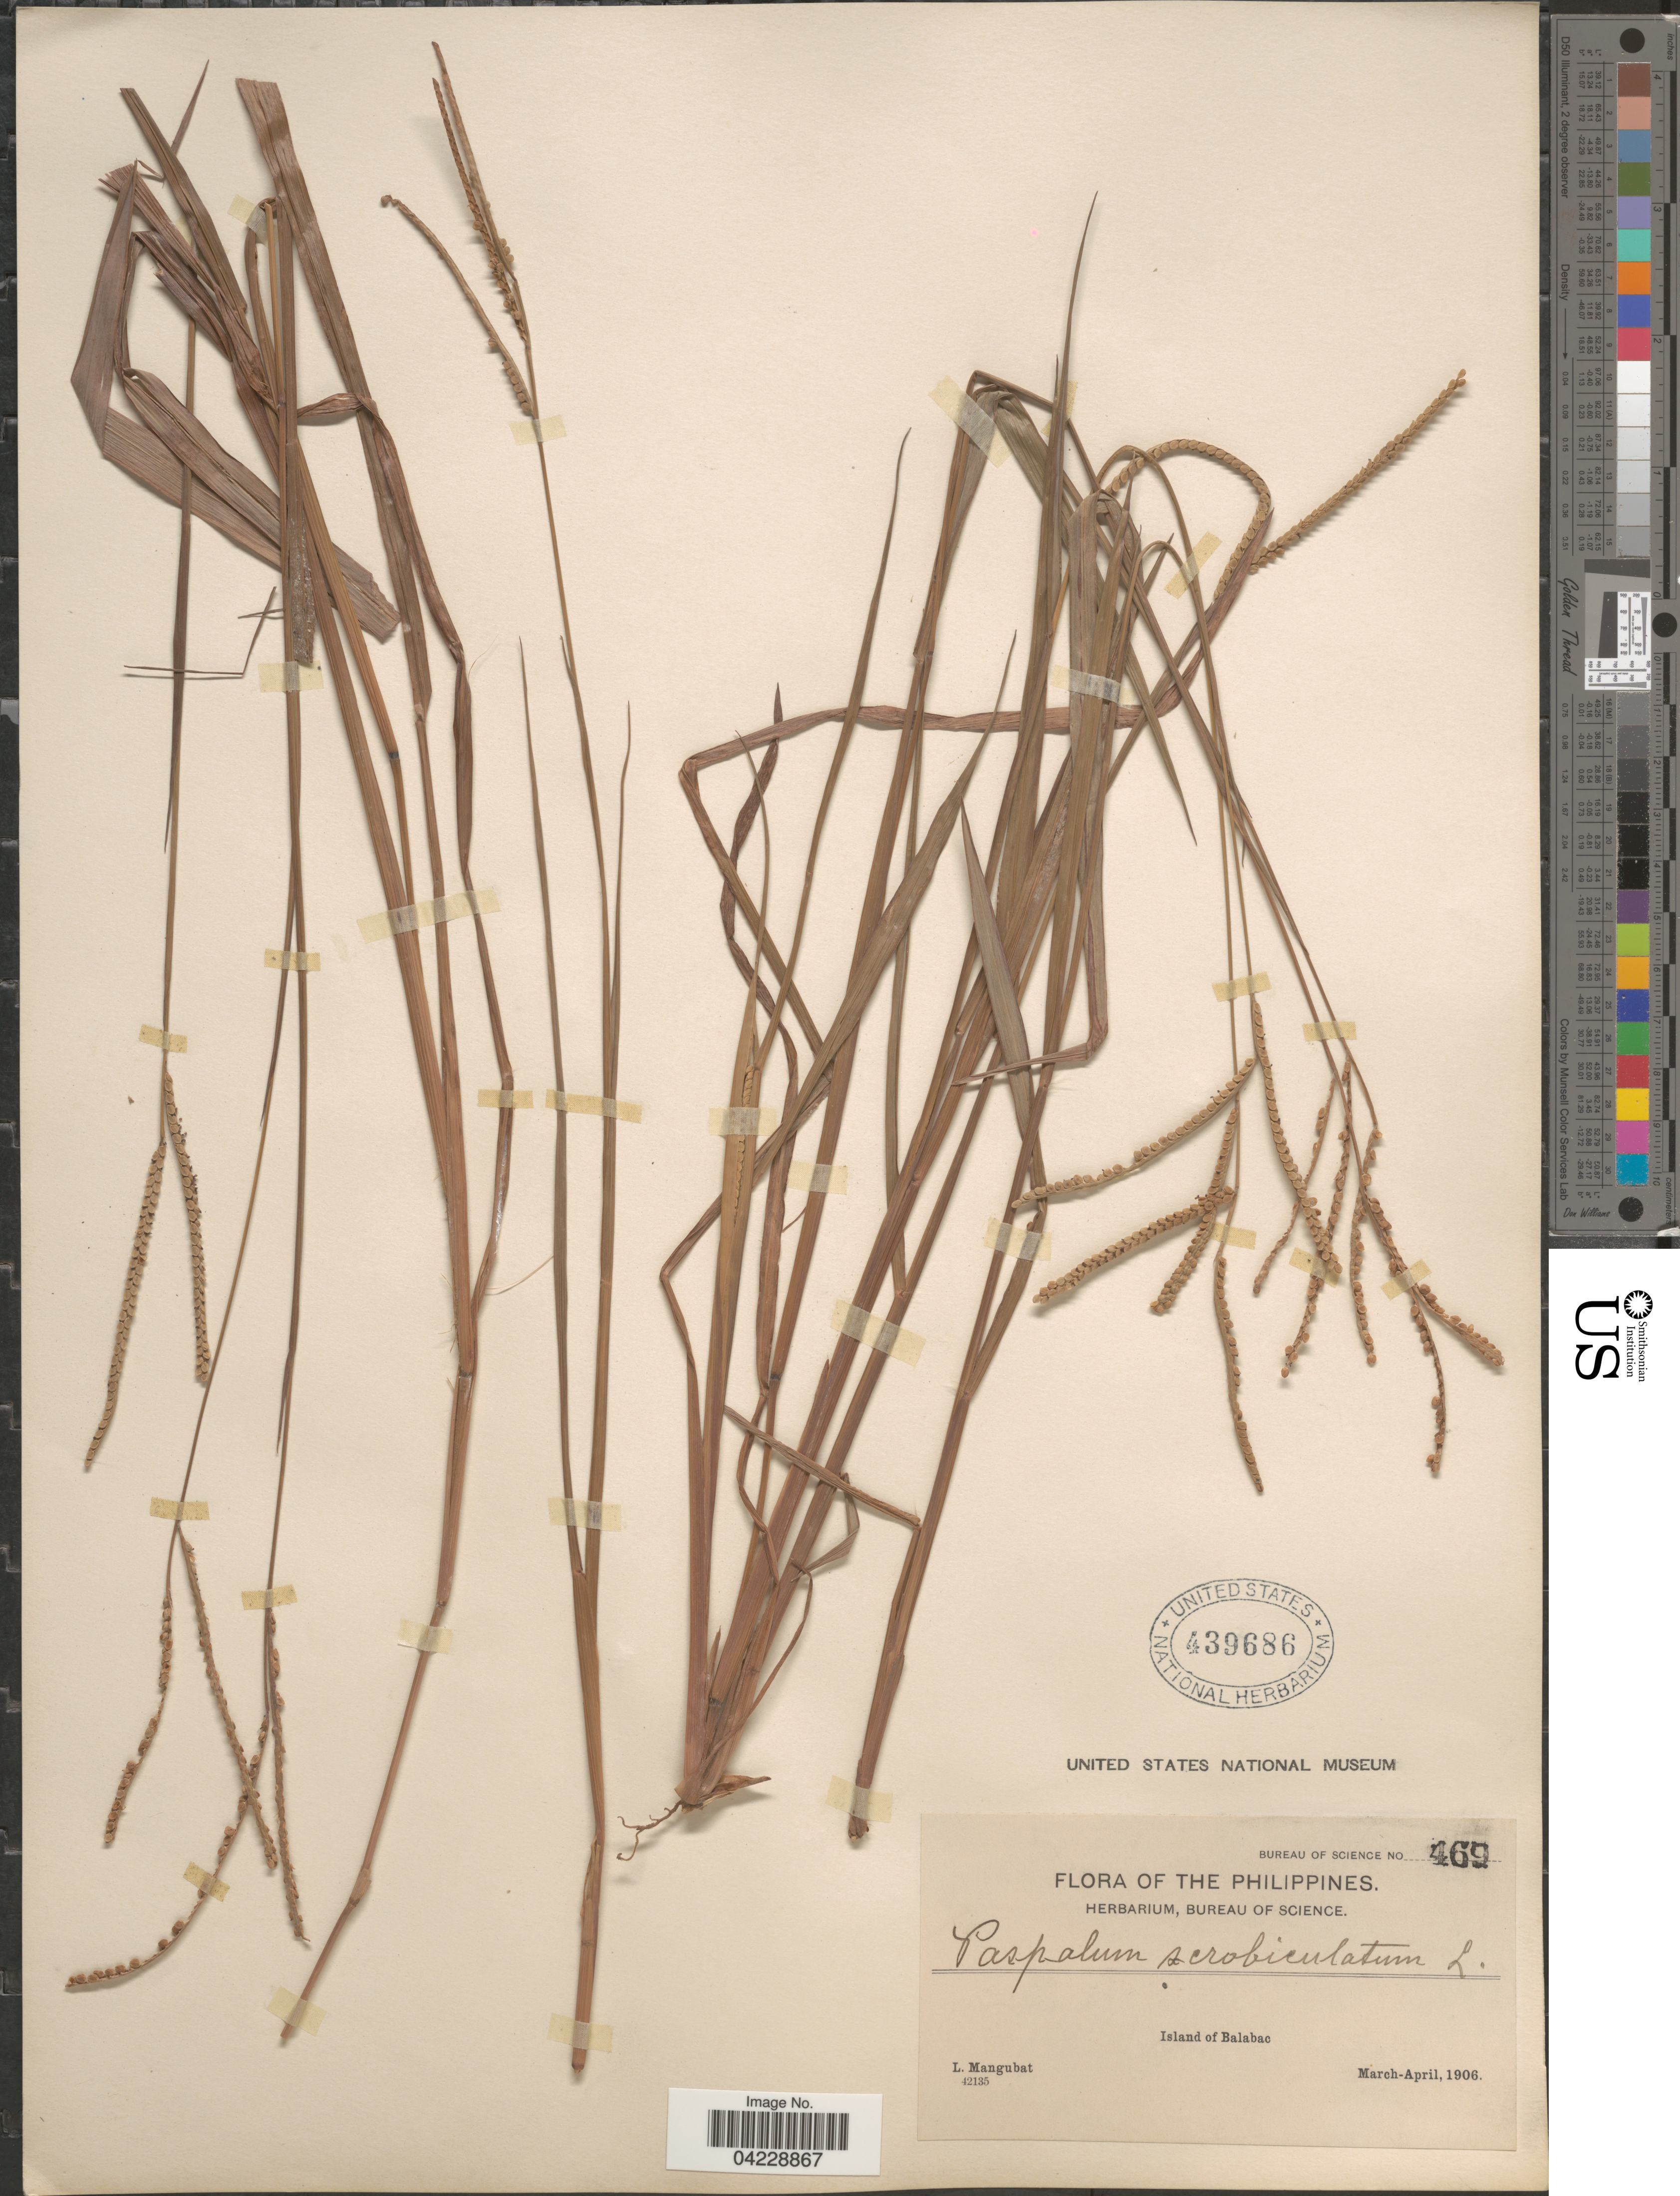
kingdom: Plantae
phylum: Tracheophyta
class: Liliopsida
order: Poales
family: Poaceae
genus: Paspalum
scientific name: Paspalum scrobiculatum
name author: L.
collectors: L. Mangubat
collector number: Bureau of Science 469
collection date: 1906-03/1906-04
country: Philippines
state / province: Mimaropa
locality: Island of Balabac.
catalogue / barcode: US 439686